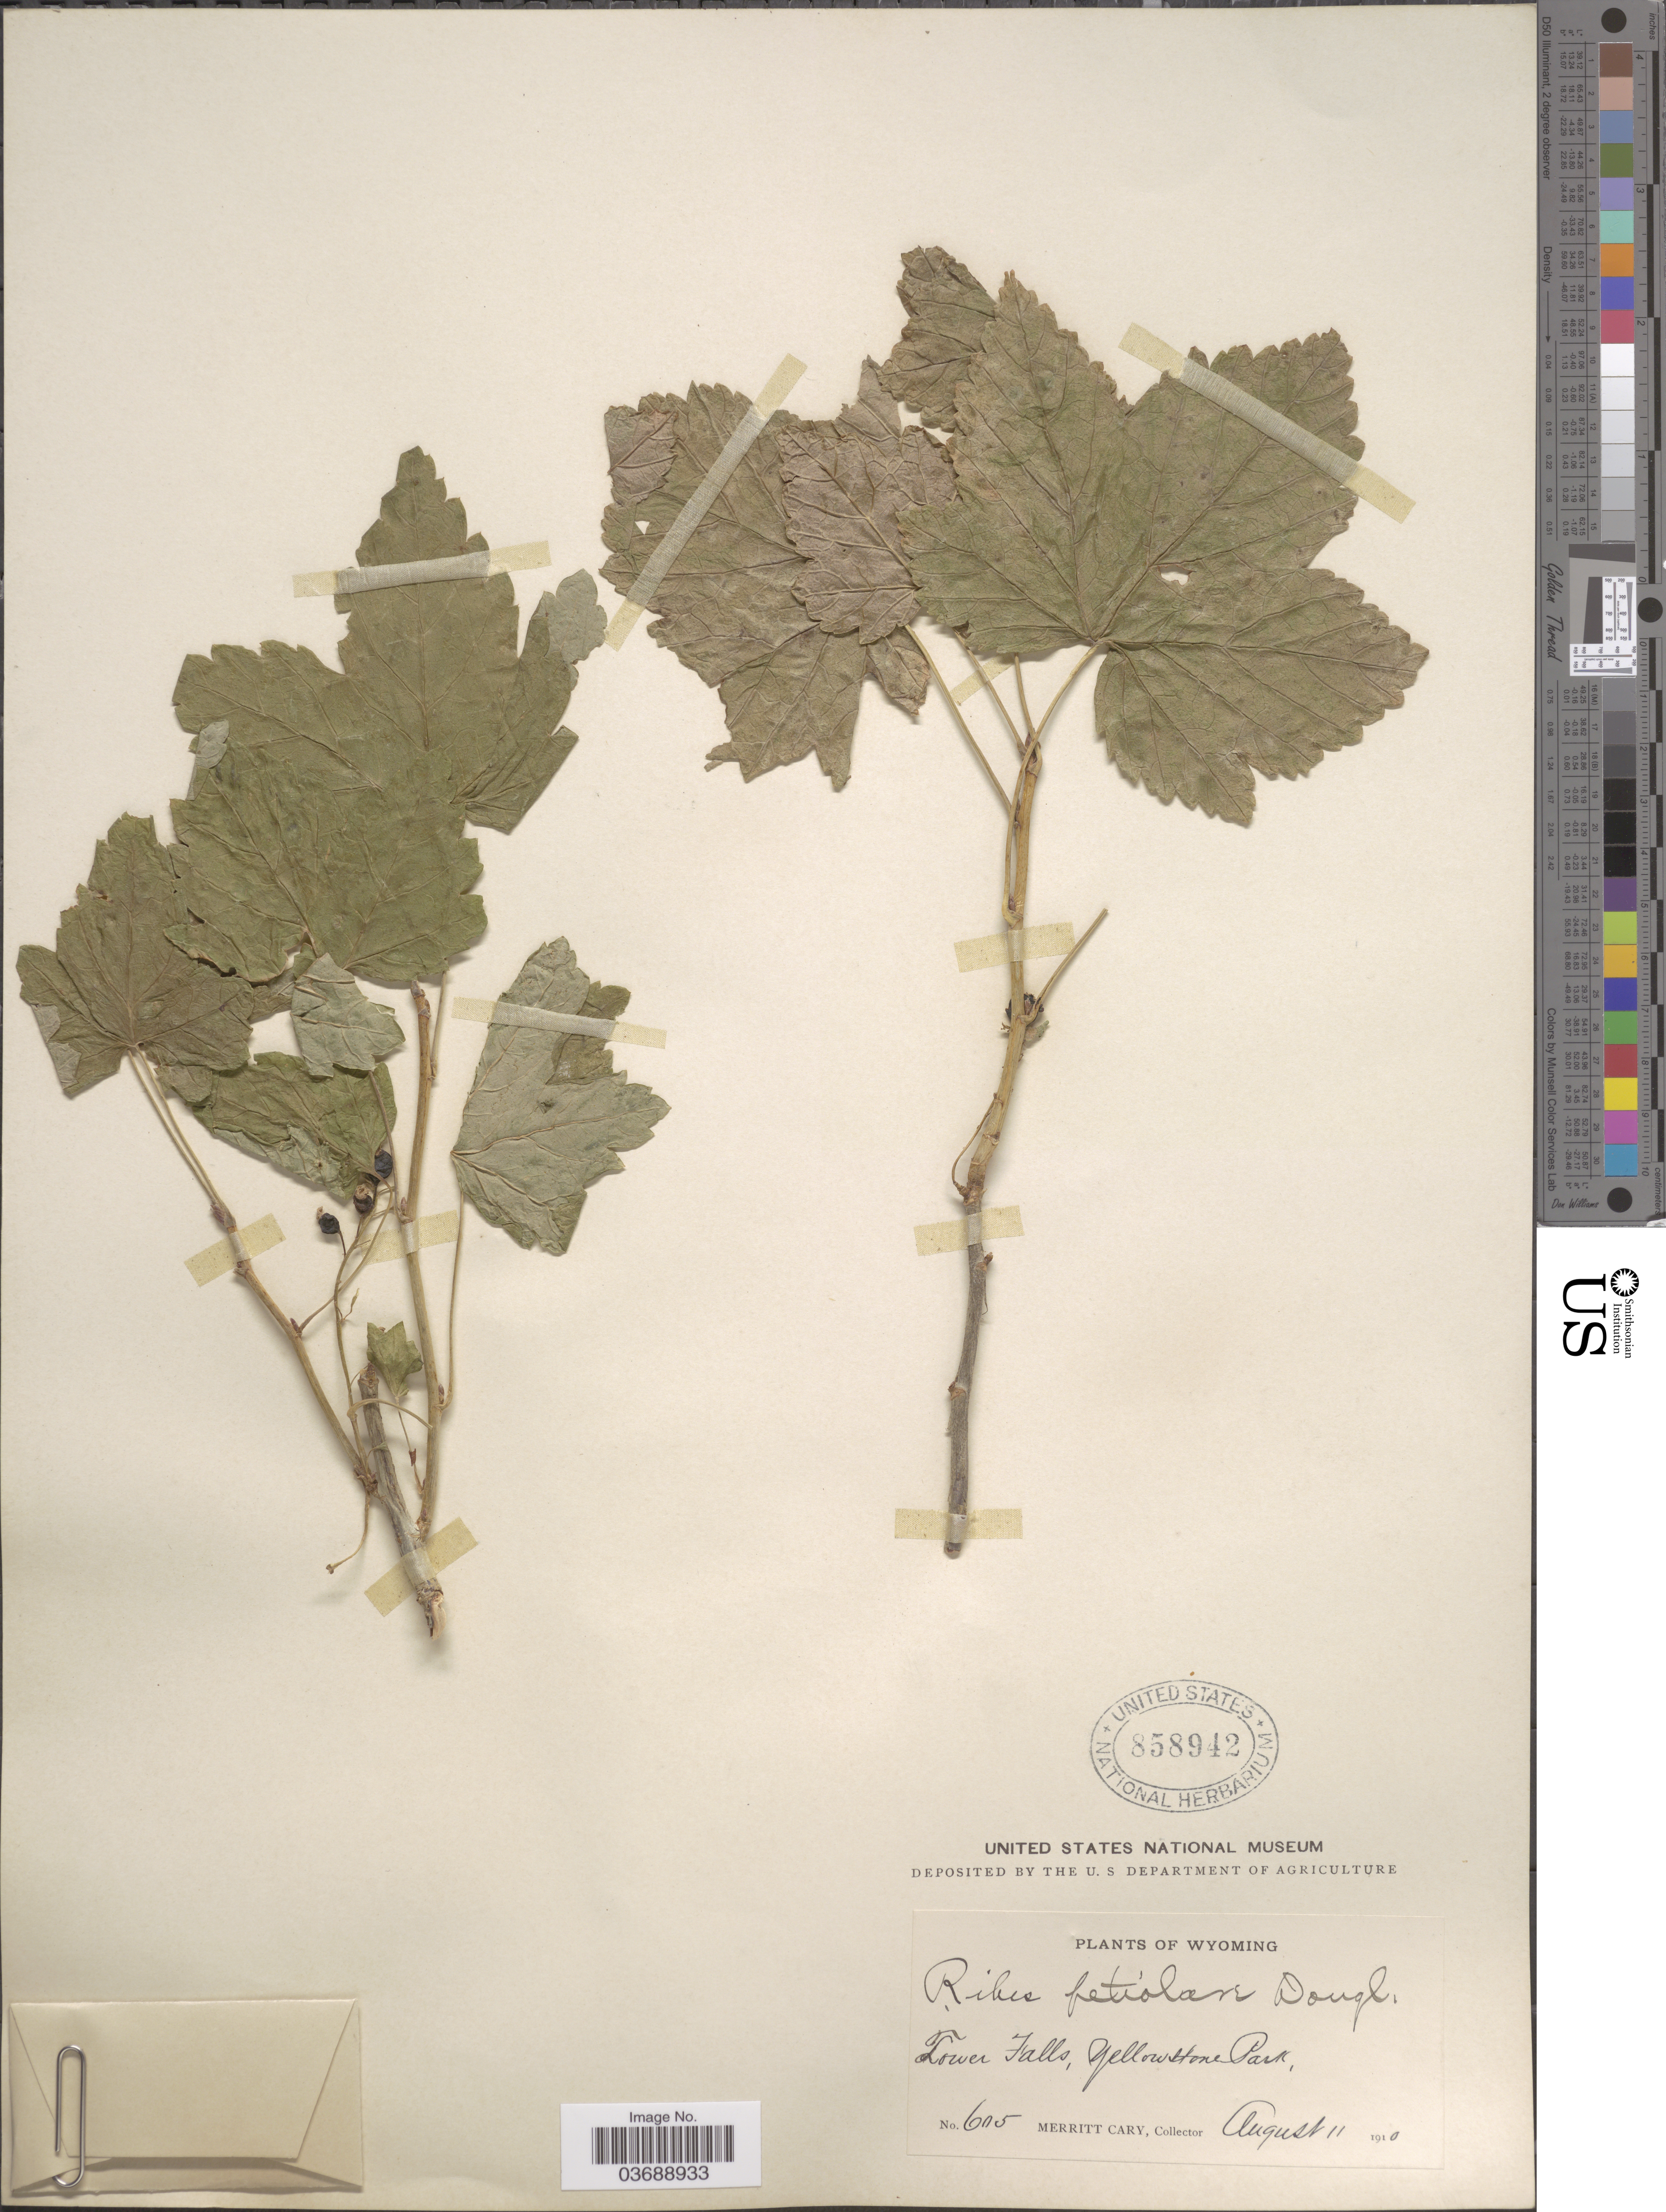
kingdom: Plantae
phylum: Tracheophyta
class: Magnoliopsida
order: Saxifragales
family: Grossulariaceae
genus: Ribes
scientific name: Ribes petiolare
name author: Douglas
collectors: M. Cary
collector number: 605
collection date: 1910-08-11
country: United States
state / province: Wyoming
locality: Tower Falls, Yellowstone Park.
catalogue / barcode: US 858942